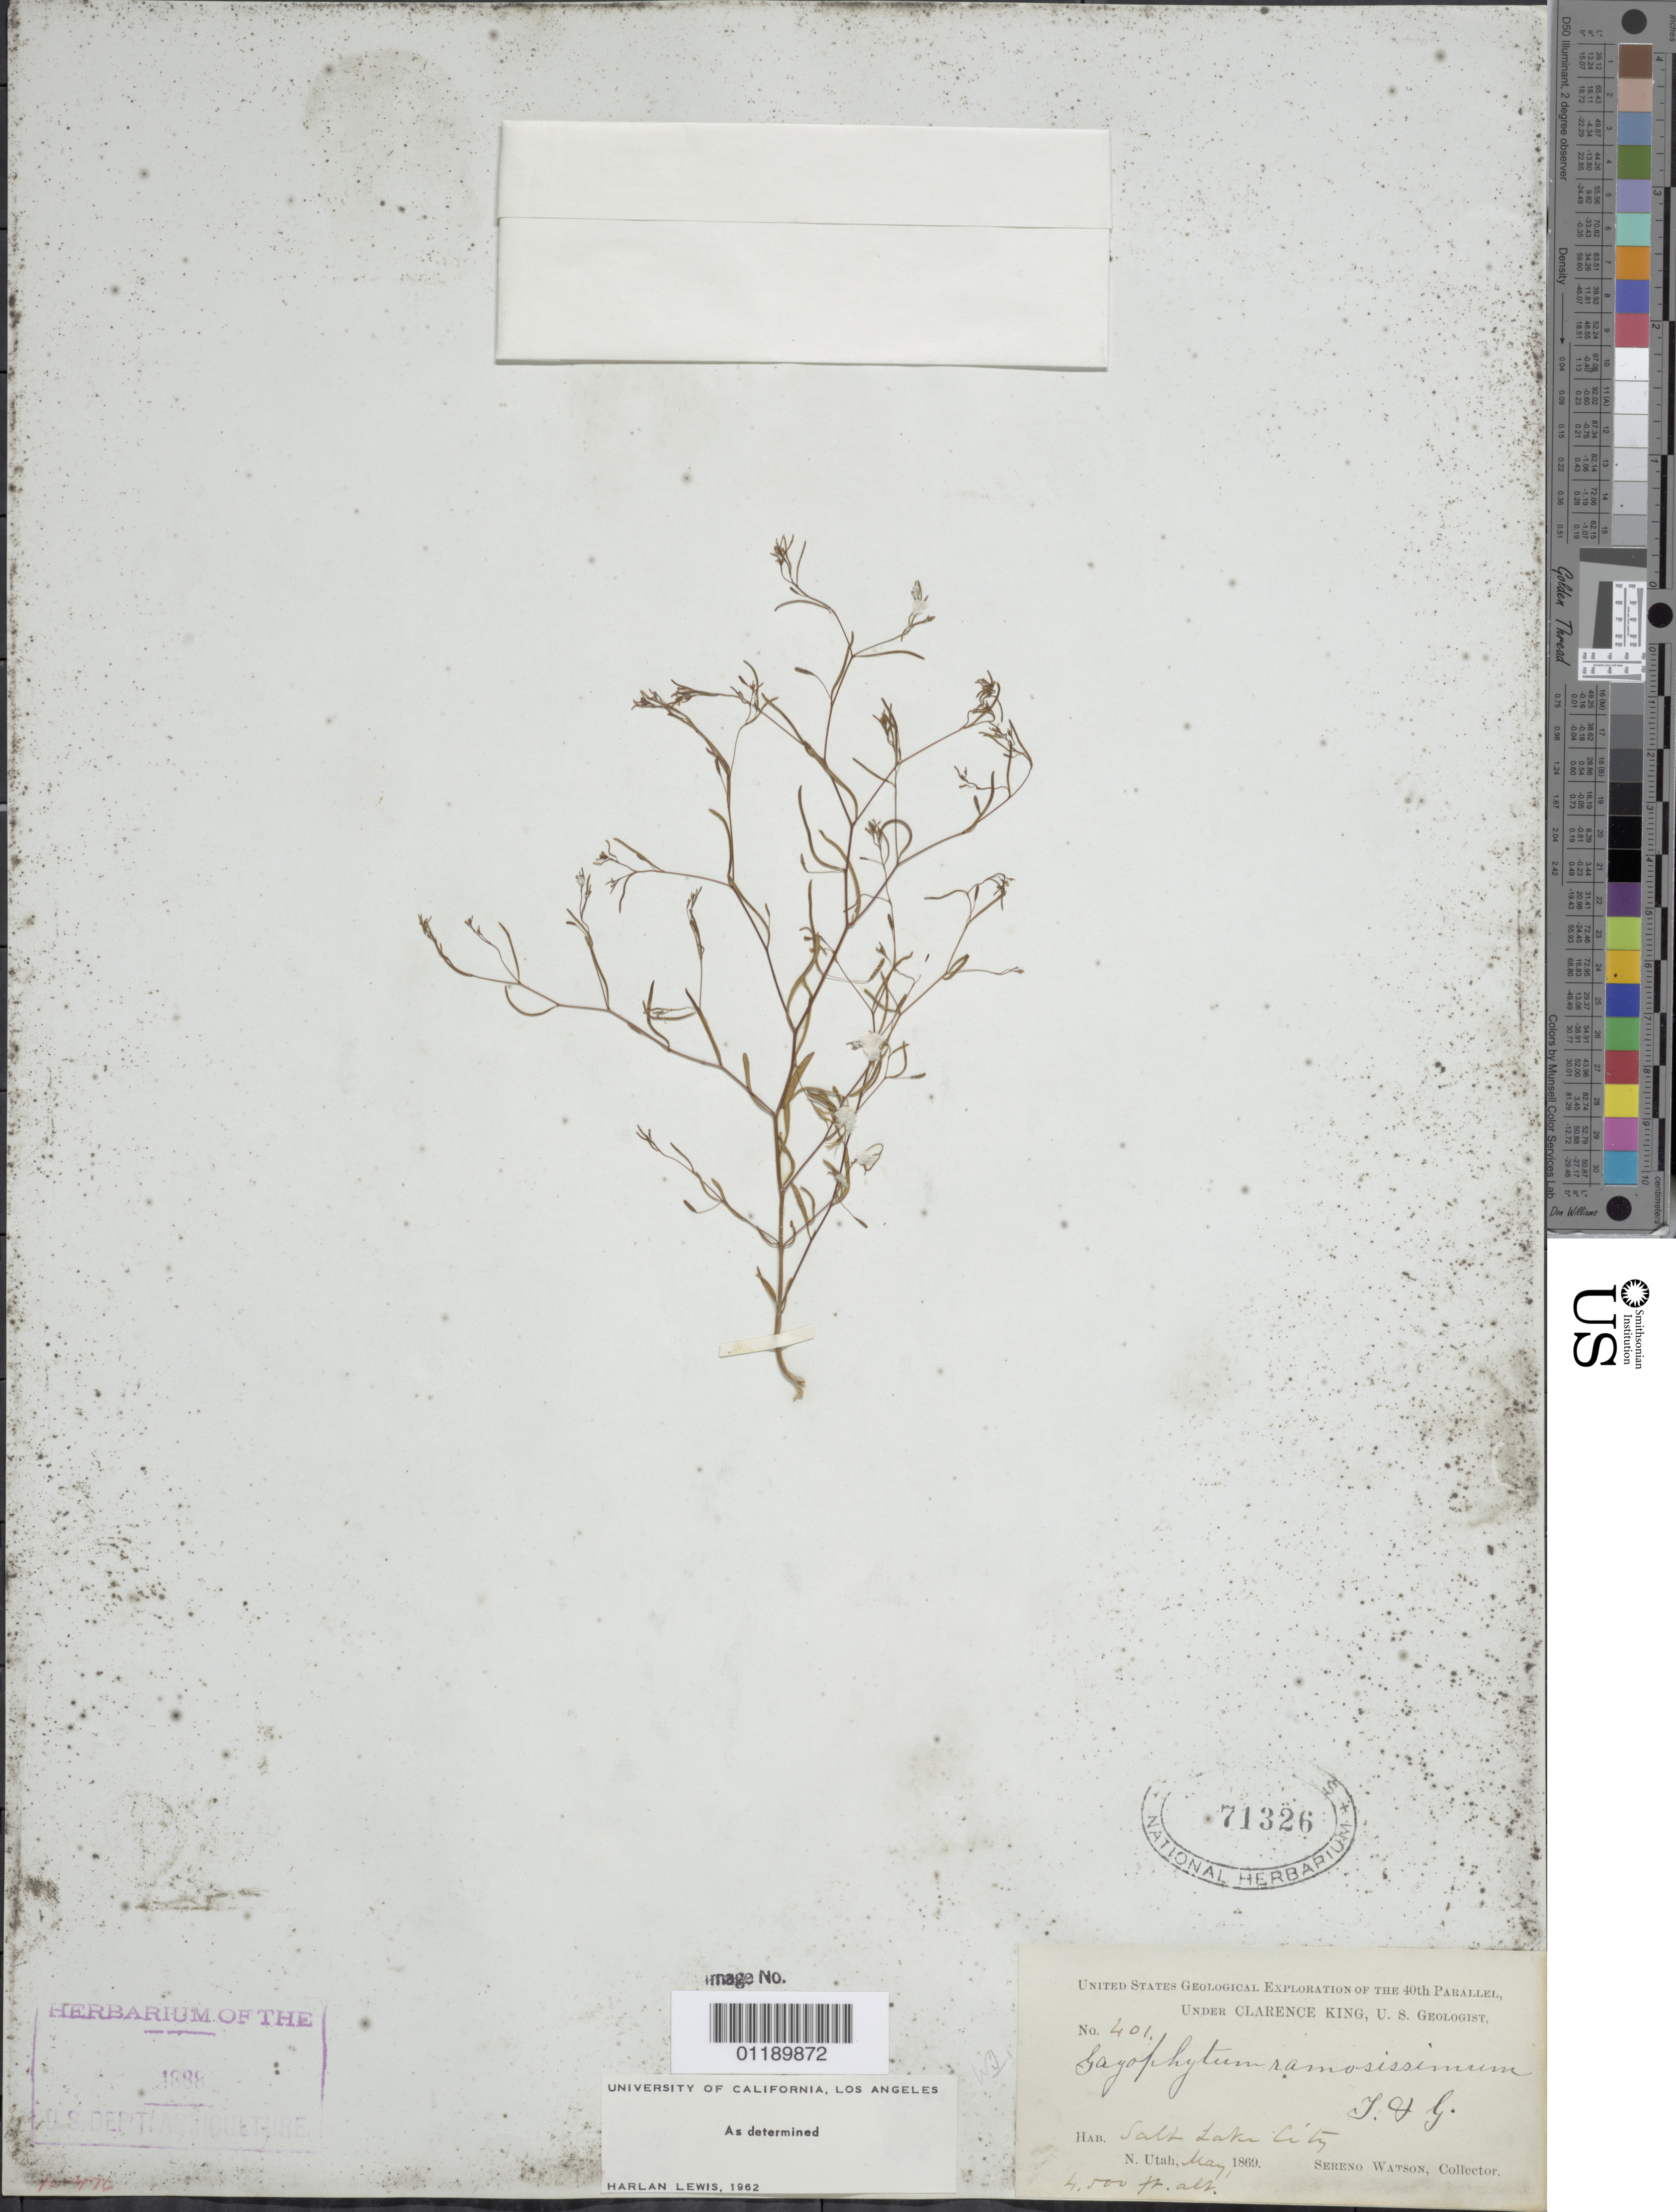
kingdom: Plantae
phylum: Tracheophyta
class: Magnoliopsida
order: Myrtales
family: Onagraceae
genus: Gayophytum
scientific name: Gayophytum ramosissimum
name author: Torr. & A. Gray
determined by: Lewis, H.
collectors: S. Watson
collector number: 401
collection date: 1869-05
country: United States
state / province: Utah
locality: Salt Lake City, N. Utah.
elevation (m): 1372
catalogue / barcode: US 71326